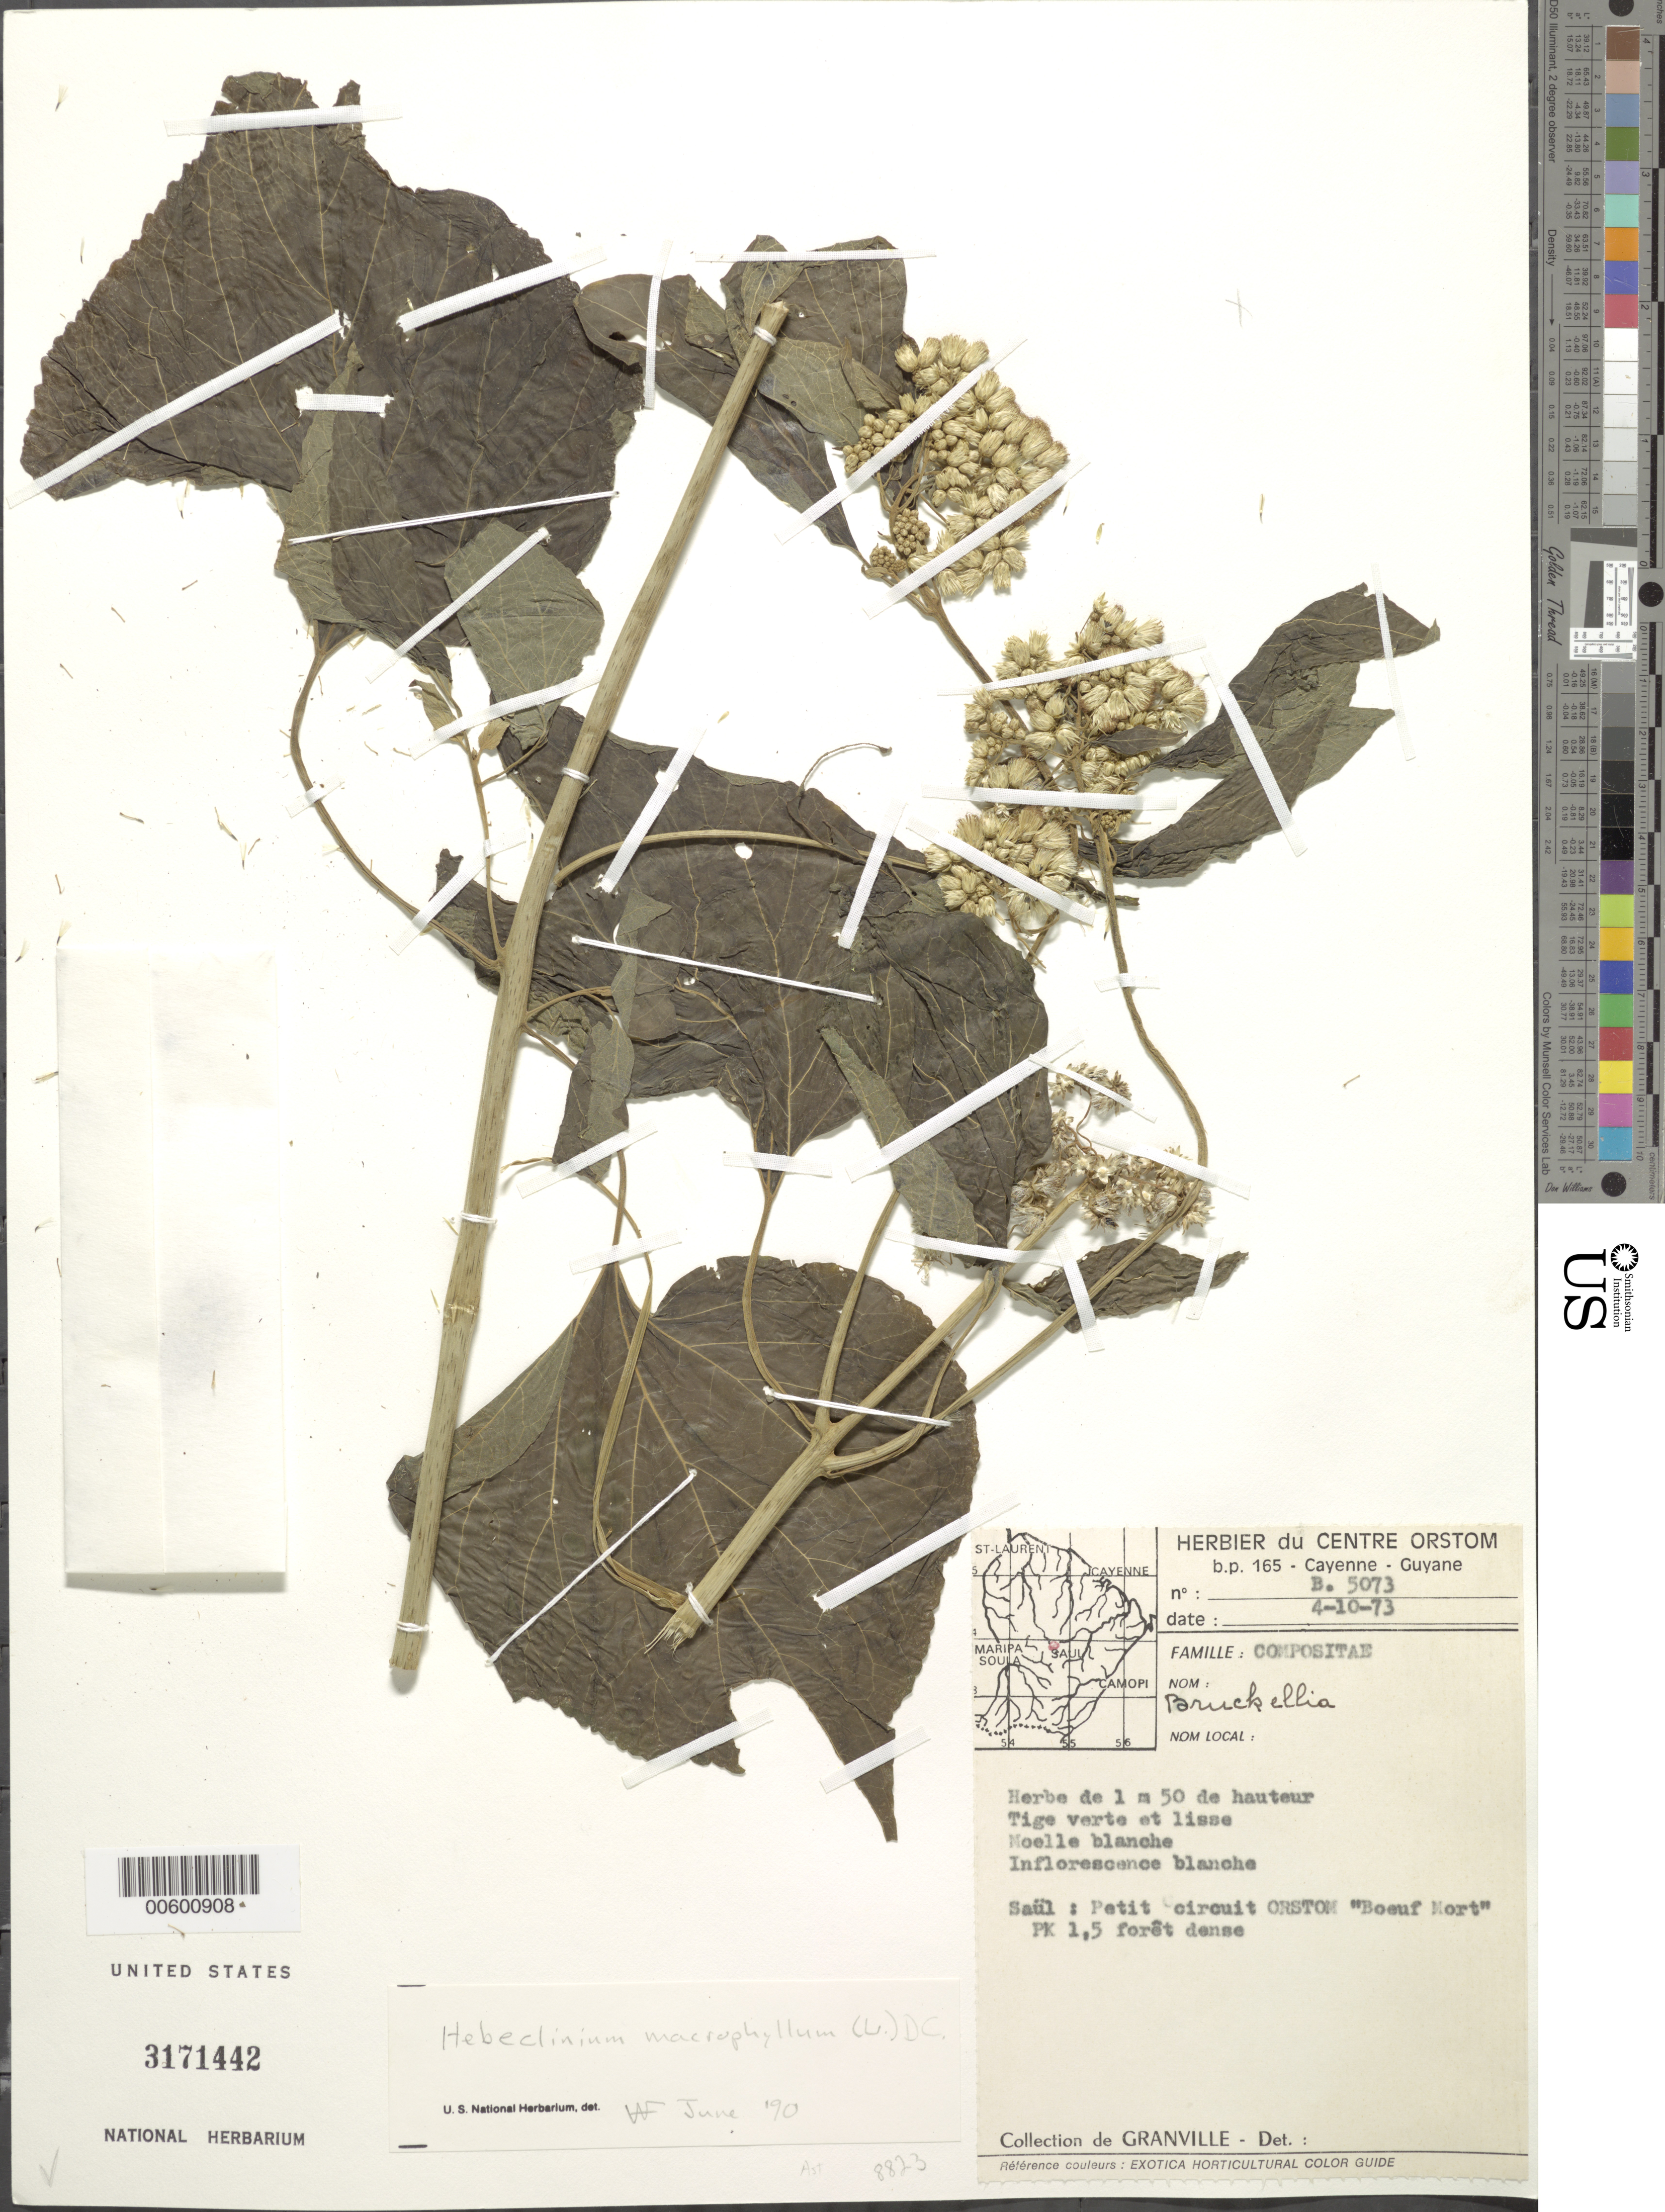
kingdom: Plantae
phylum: Tracheophyta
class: Magnoliopsida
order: Asterales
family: Asteraceae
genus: Hebeclinium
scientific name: Hebeclinium macrophyllum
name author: (L.) DC.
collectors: J.-J. de Granville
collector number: B 5073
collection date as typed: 4-Oct-73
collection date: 1973-10-04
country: French Guiana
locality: Saül, petit circuit ORSTOM "Boeuf Mort", PK 1.5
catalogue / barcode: US 3171442